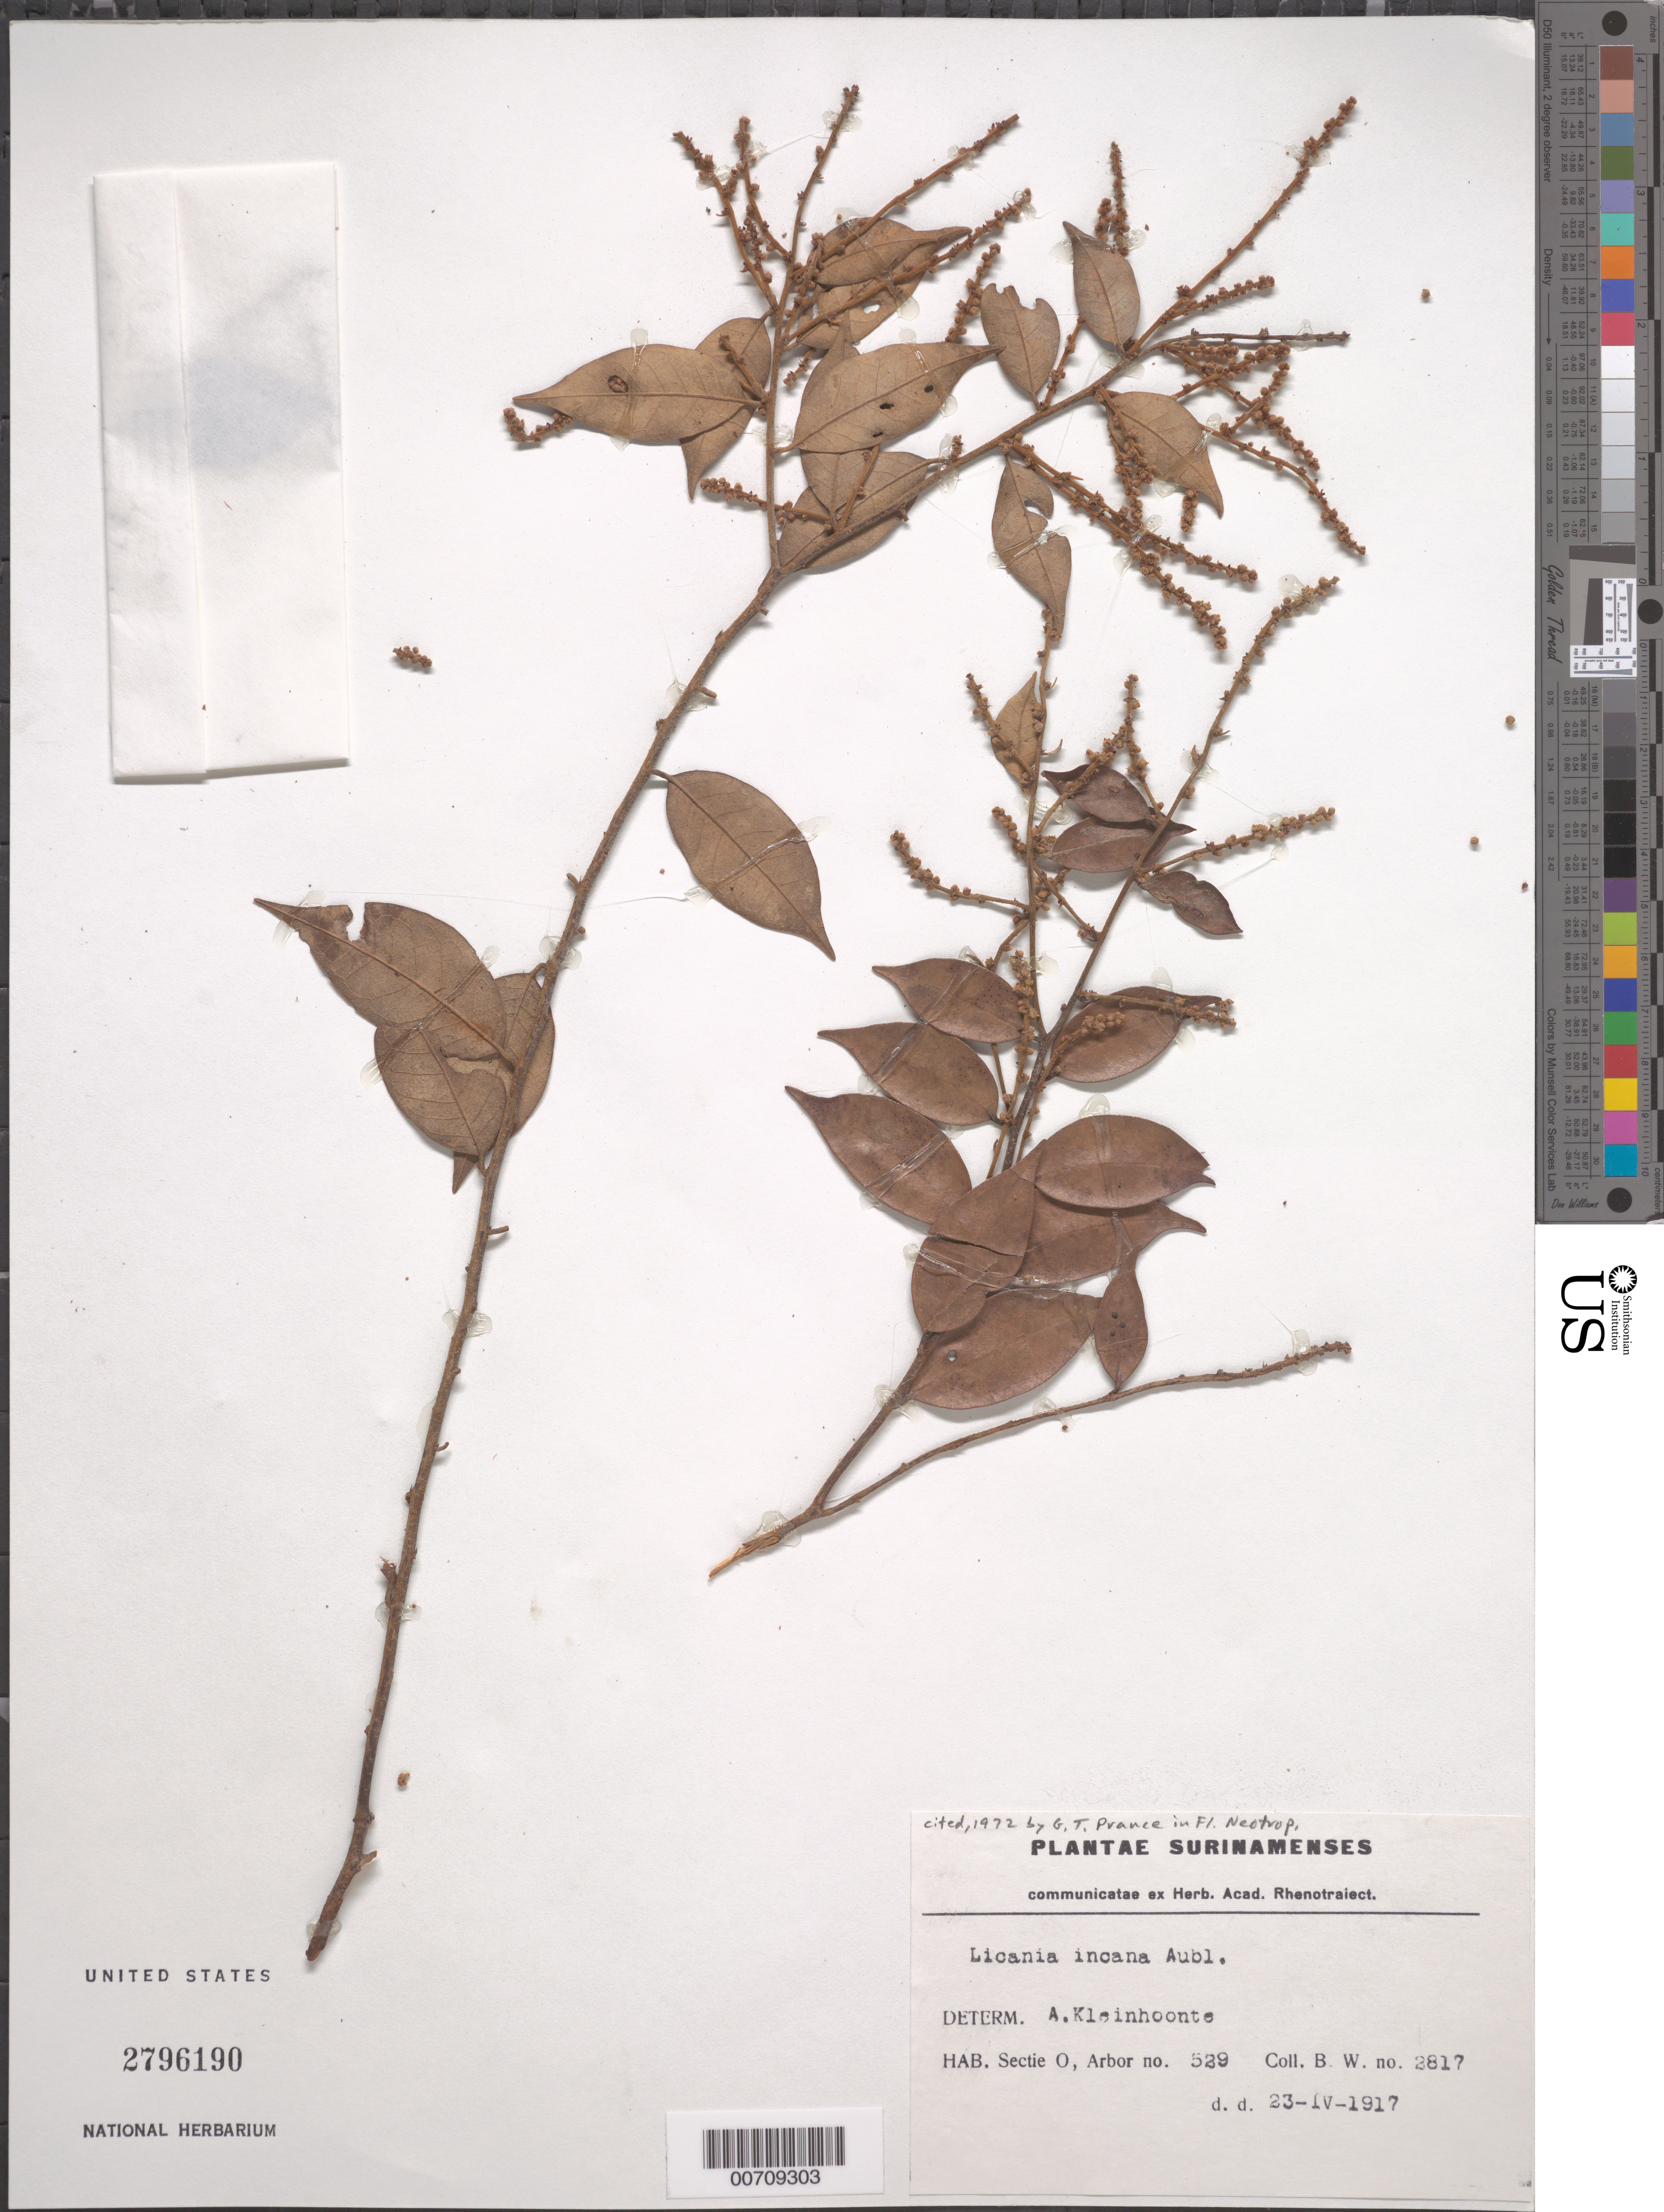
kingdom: Plantae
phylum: Tracheophyta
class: Magnoliopsida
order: Malpighiales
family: Chrysobalanaceae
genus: Licania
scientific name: Licania incana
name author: Aubl.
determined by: Kleinhoonte, Anthonia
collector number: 2817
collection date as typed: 23-Apr-17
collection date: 1917-04-23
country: Suriname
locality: Sectie O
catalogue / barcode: US 2796190